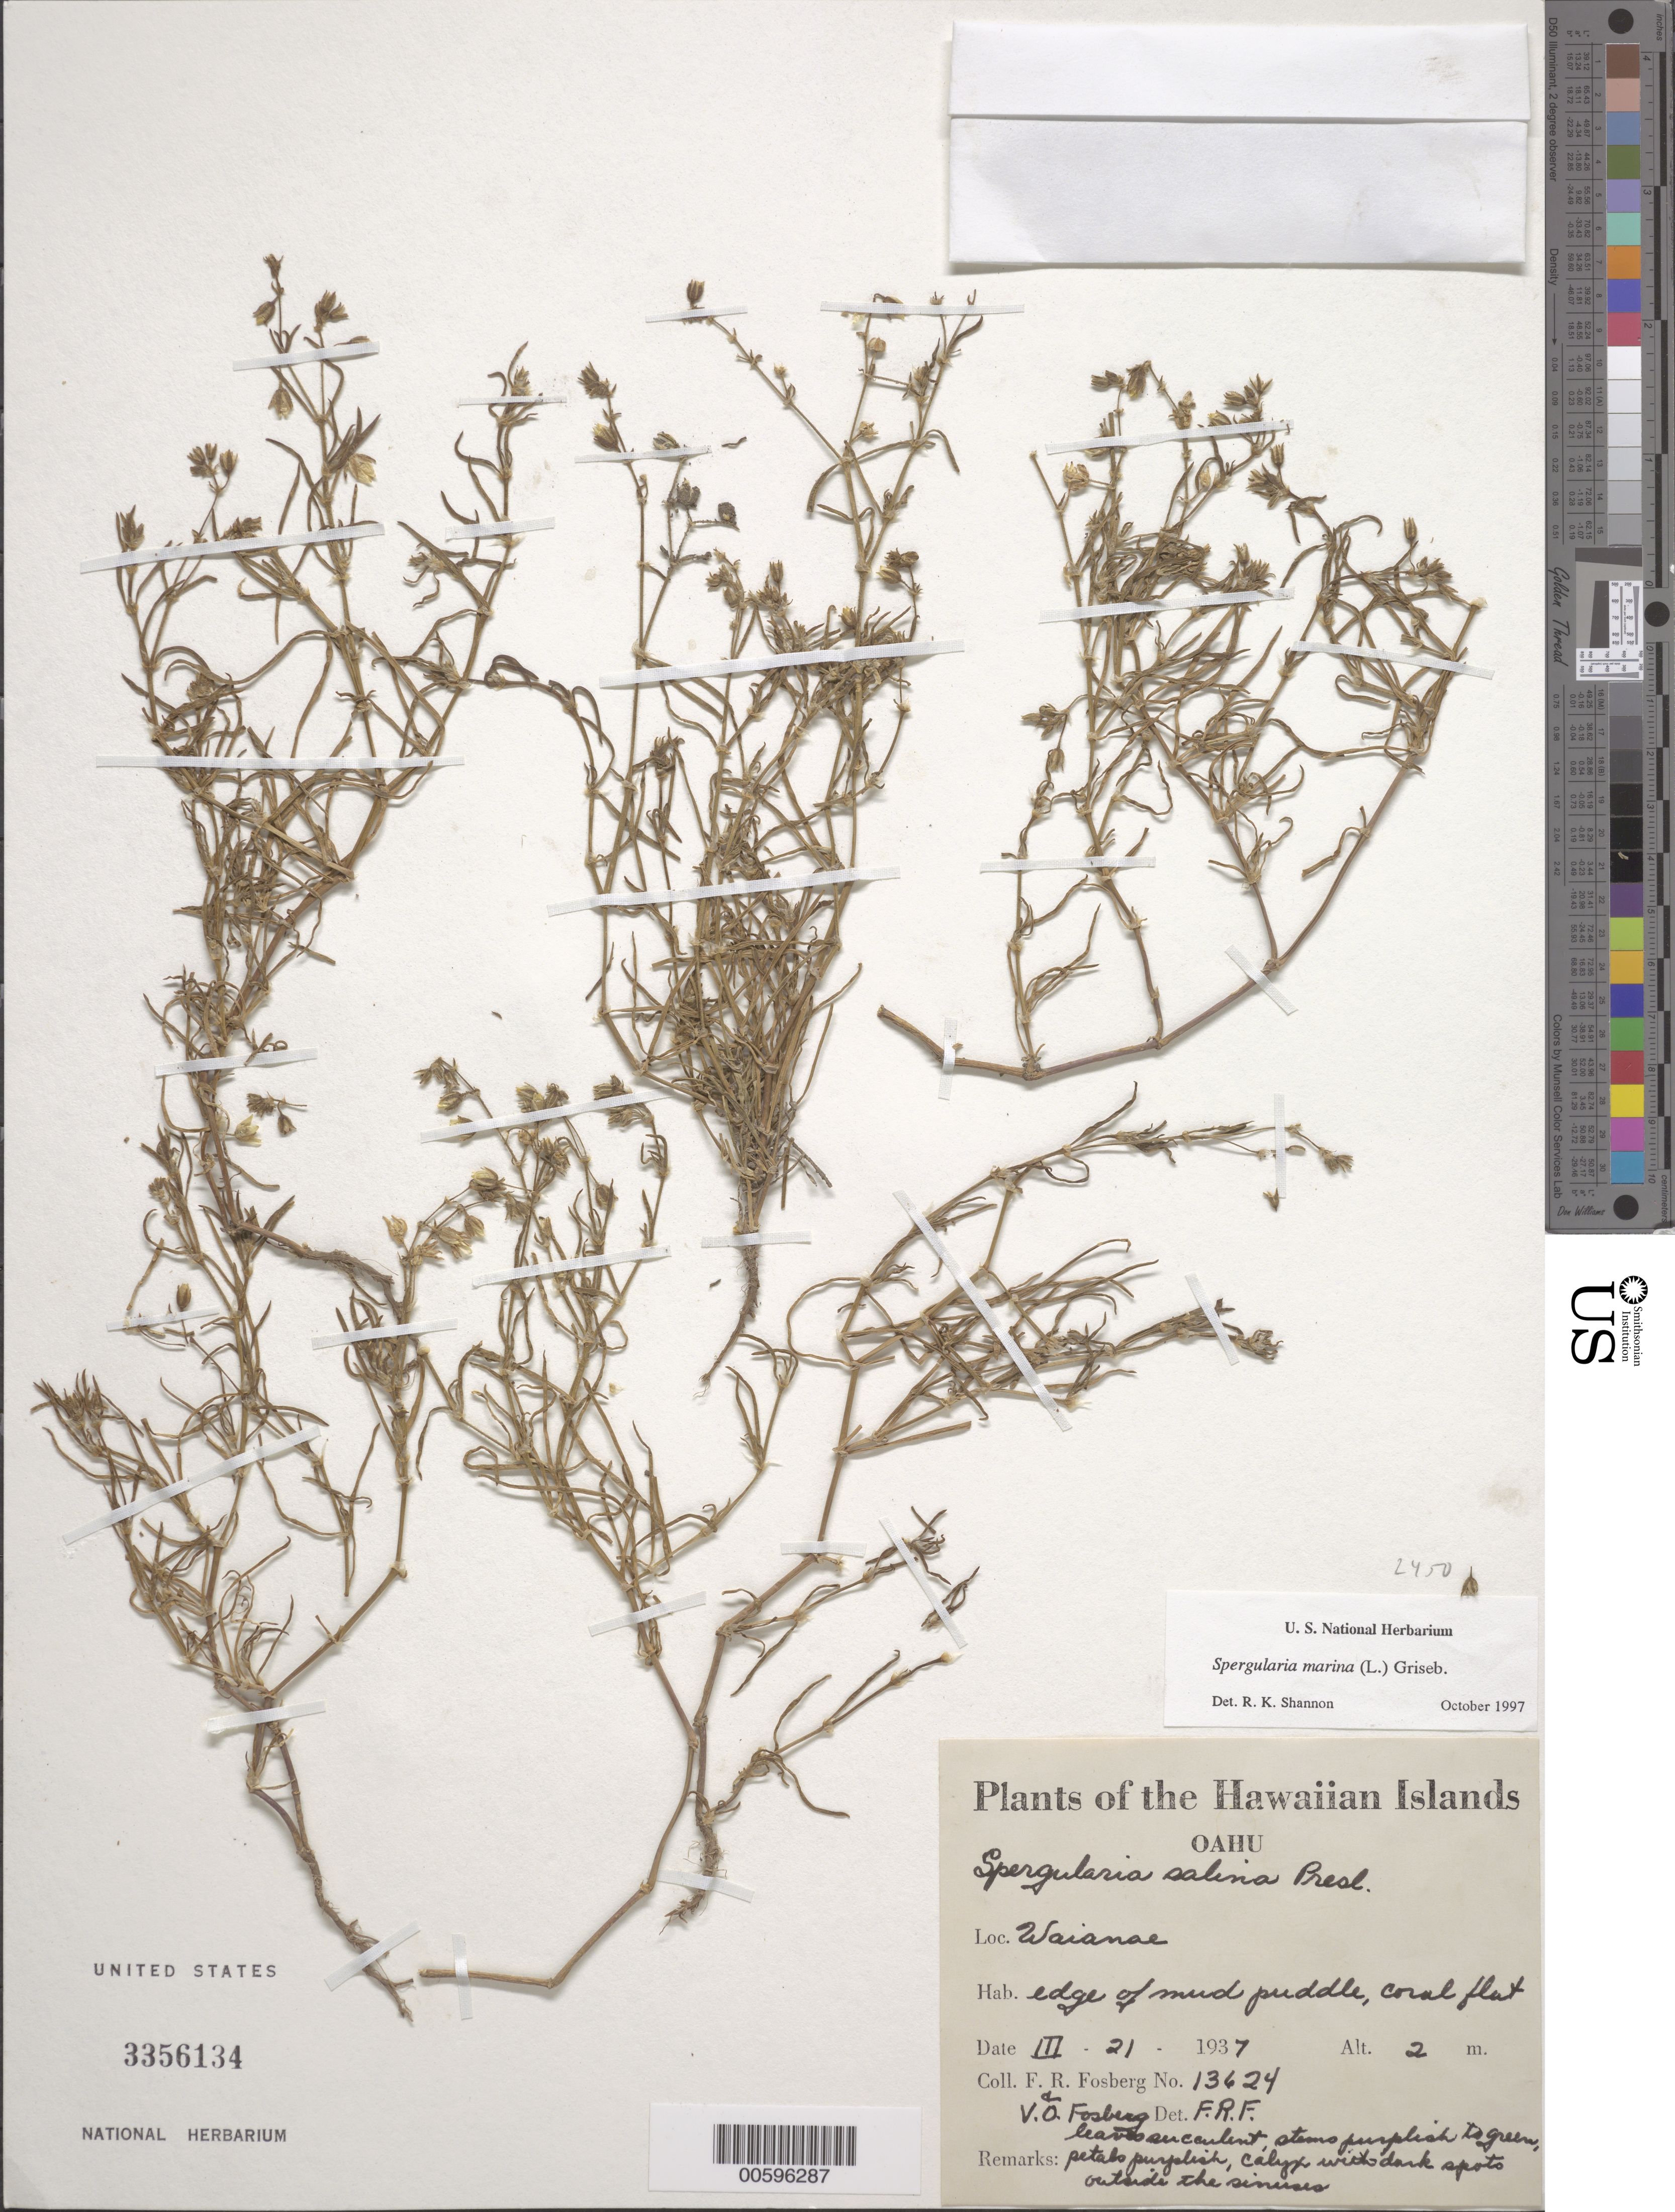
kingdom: Plantae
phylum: Tracheophyta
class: Magnoliopsida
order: Caryophyllales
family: Caryophyllaceae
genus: Spergularia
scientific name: Spergularia marina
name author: (L.) Griseb.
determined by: Shannon, R. K., (UNITED STATES)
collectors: F. R. Fosberg & V. O. Fosberg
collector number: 13624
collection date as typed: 21 Mar 1937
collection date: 1937-03-21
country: United States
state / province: Hawaii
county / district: Honolulu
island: Oahu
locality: Waianae.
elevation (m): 2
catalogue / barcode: US 3356134